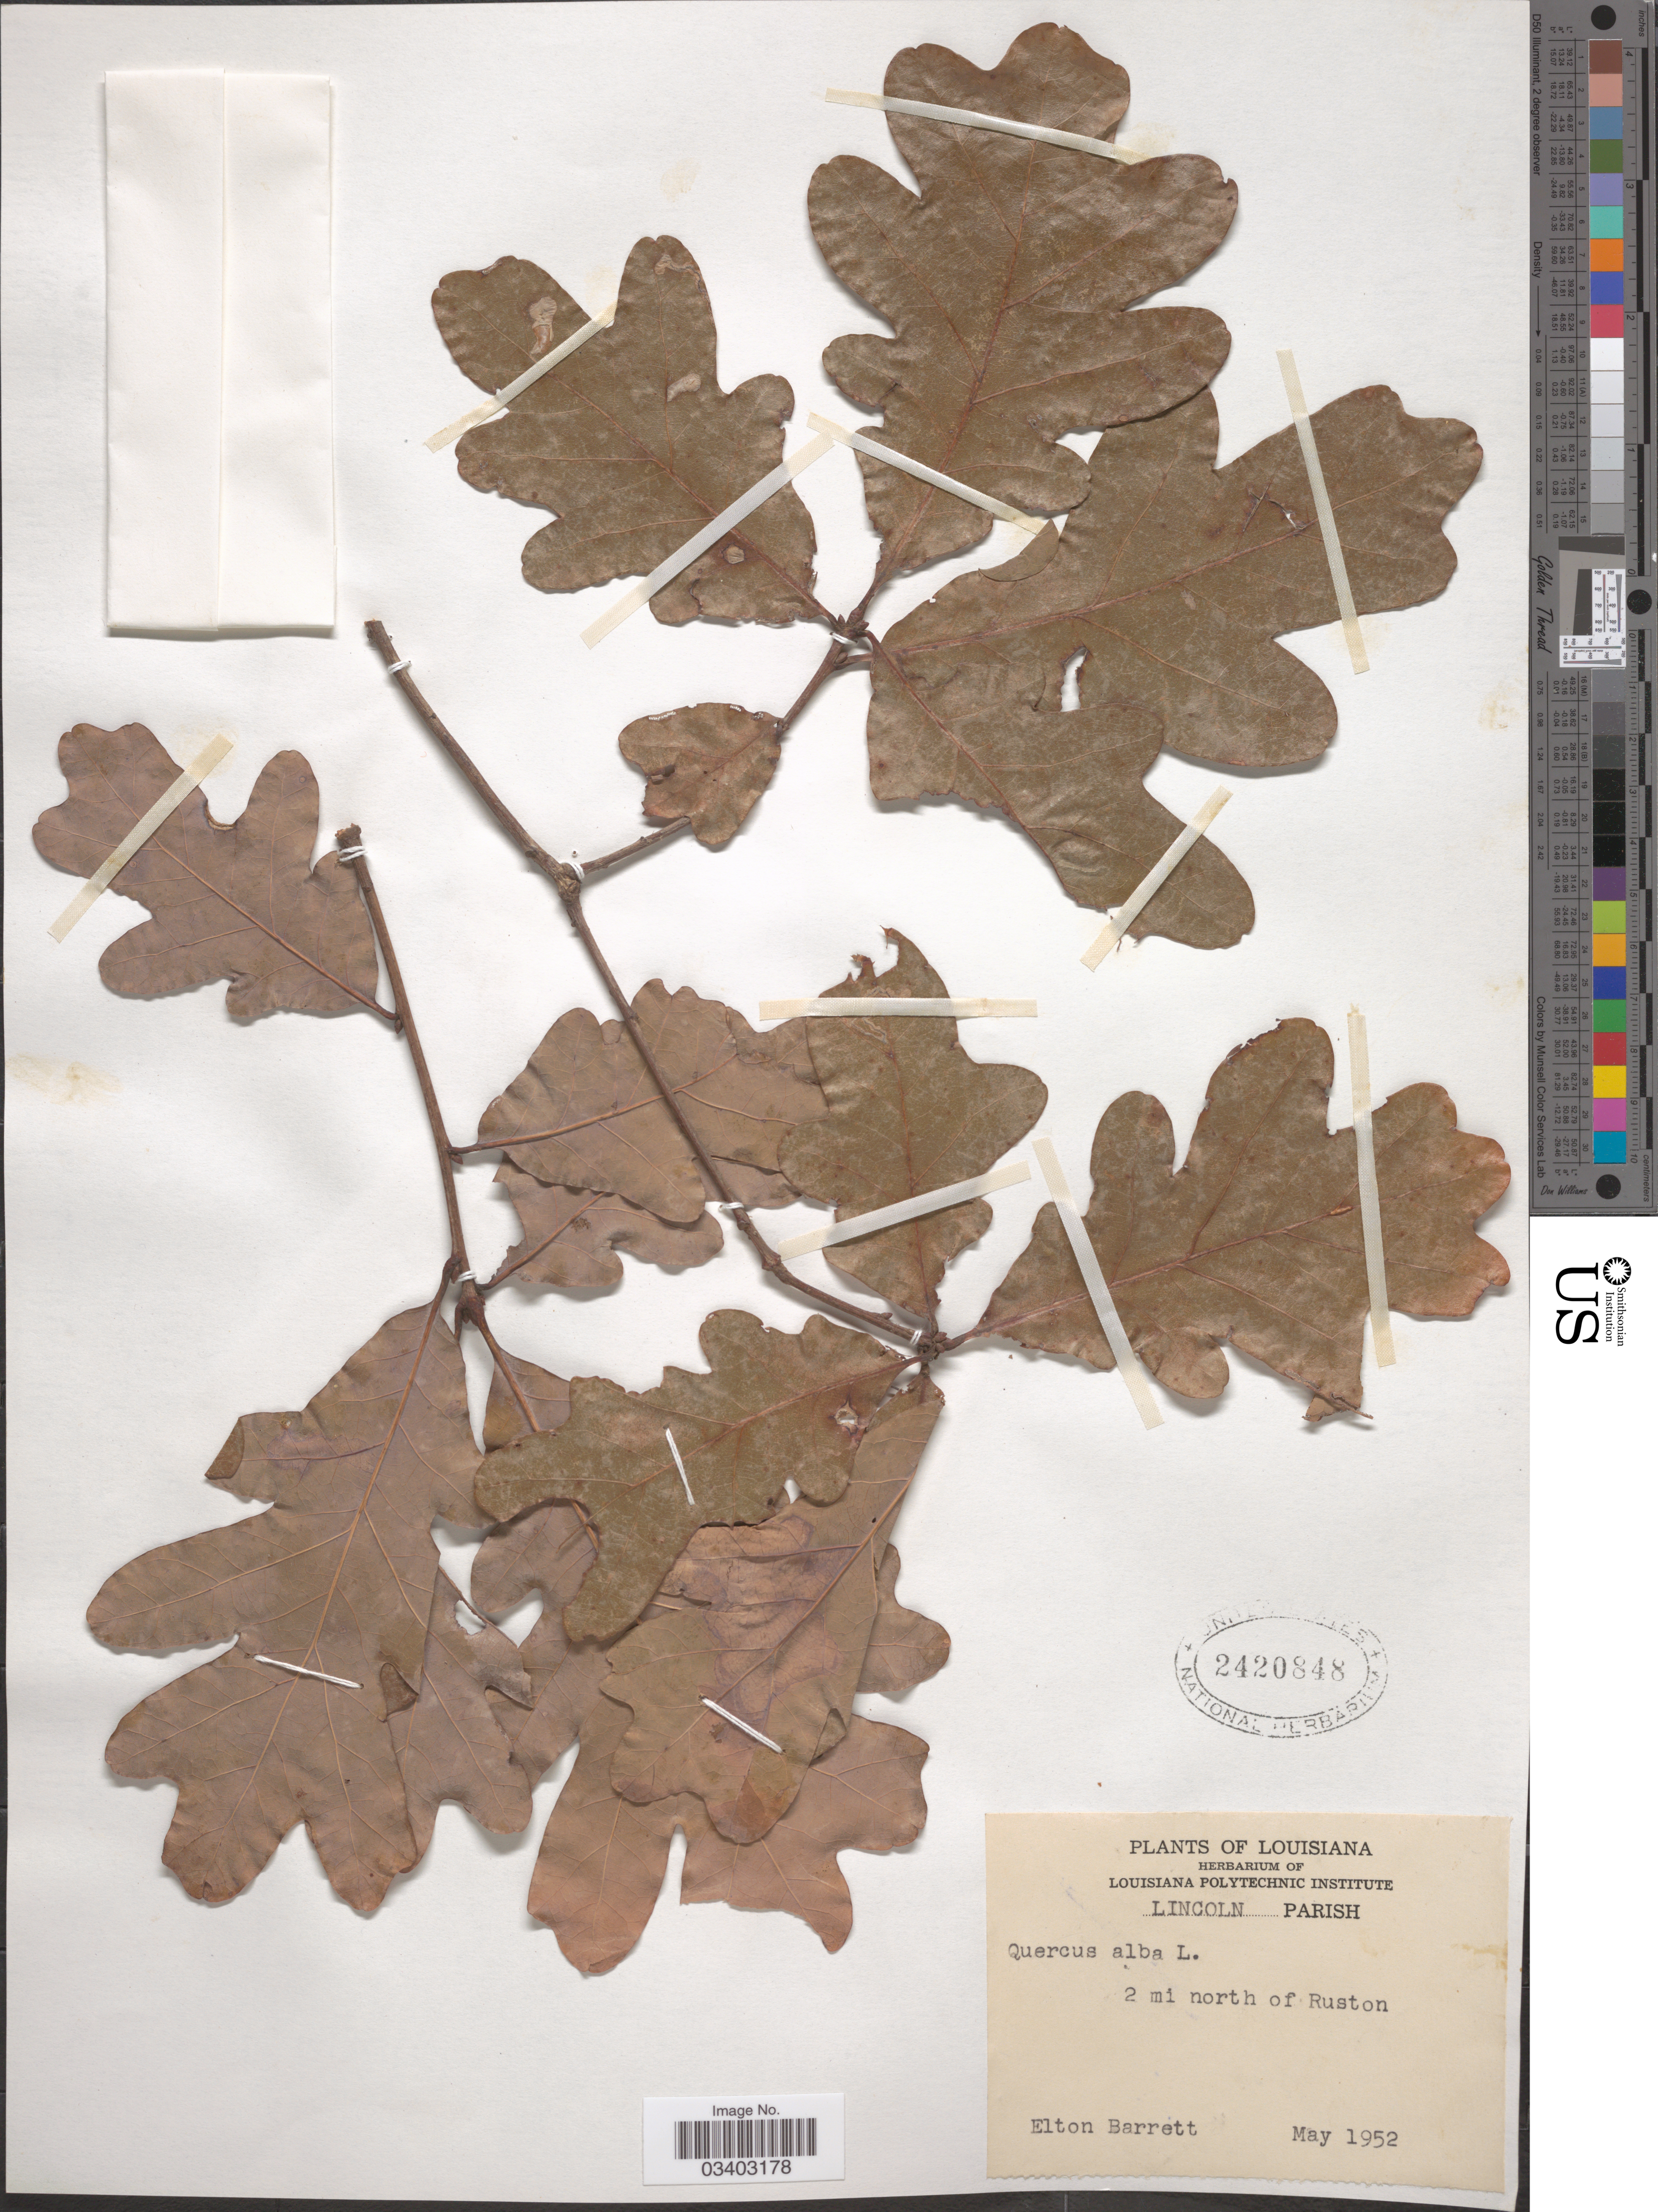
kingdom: Plantae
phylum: Tracheophyta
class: Magnoliopsida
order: Fagales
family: Fagaceae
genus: Quercus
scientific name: Quercus alba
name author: L.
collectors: E. Barrett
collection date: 1952-05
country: United States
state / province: Louisiana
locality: Lincoln Parish. 2 mi north of Ruston.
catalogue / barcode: US 2420848